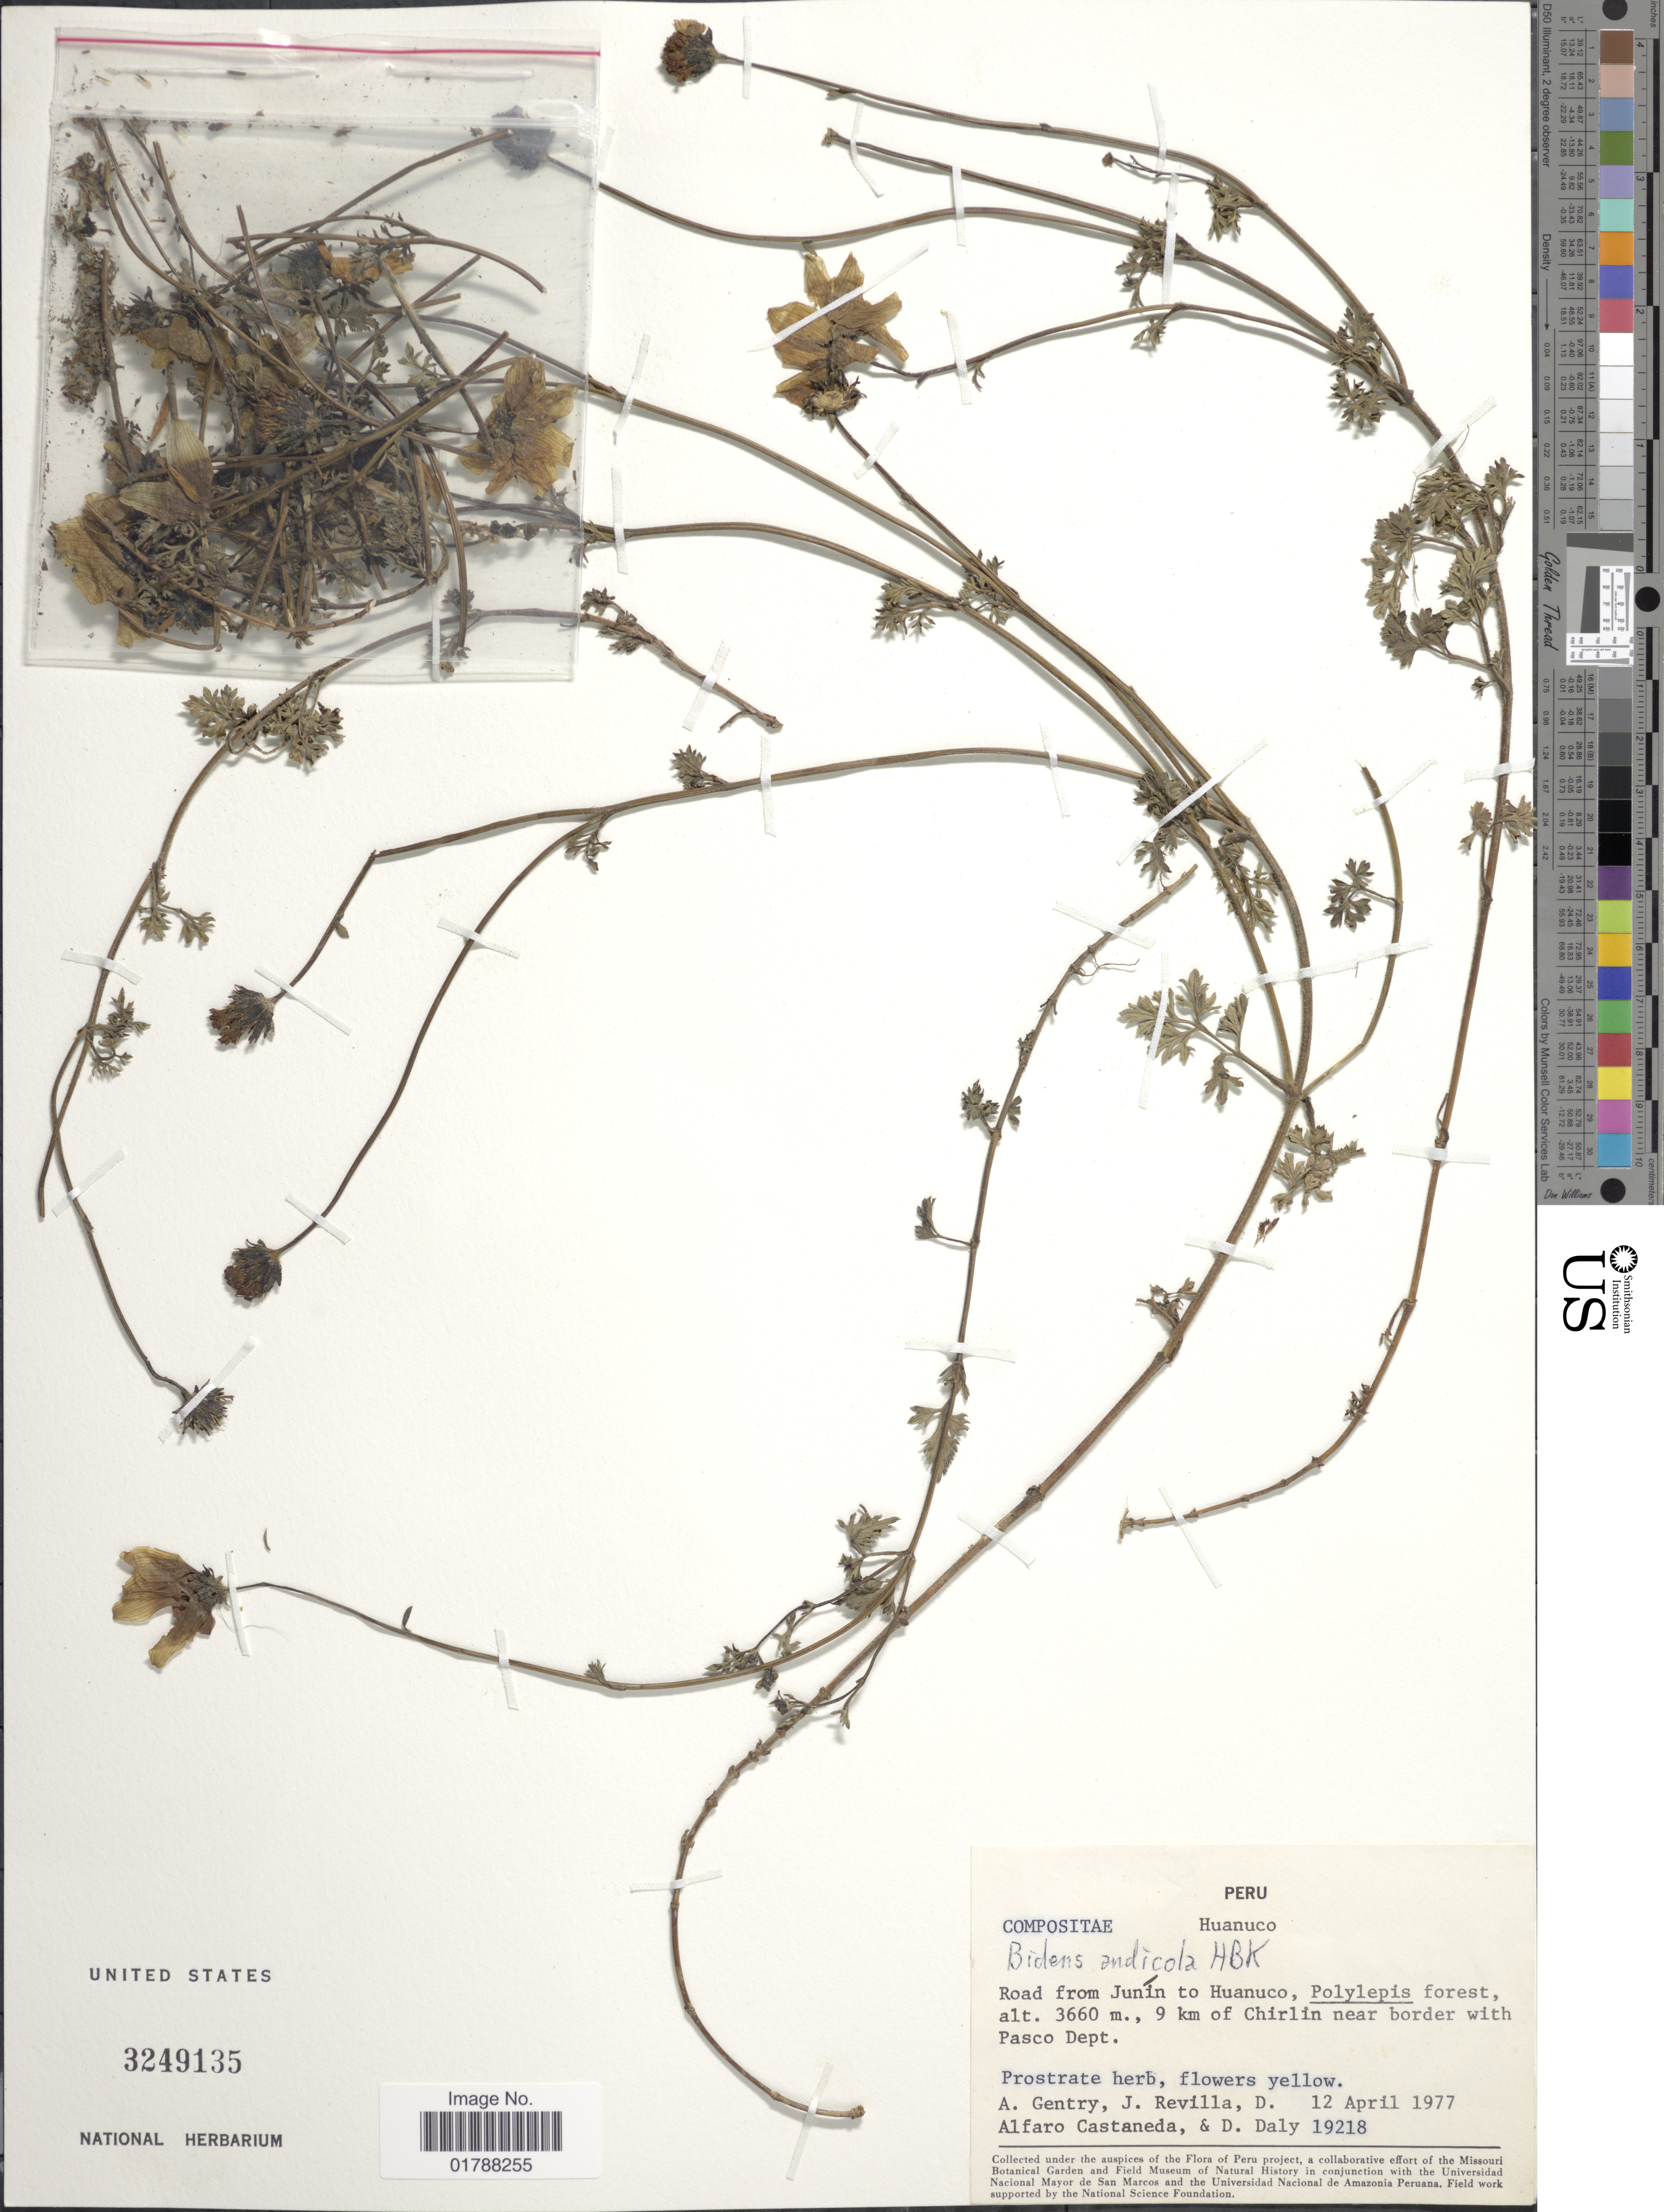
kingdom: Plantae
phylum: Tracheophyta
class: Magnoliopsida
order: Asterales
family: Asteraceae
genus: Bidens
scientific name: Bidens andicola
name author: Kunth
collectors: A. H. Gentry, J. Revilla, D. Alfaro Castaneda & D. C. Daly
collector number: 19218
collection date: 1977-04-12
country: Peru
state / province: Huánuco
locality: Road from Junín to Huanuco, 9 km of Chirlin near border with Pasco Dept.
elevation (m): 3660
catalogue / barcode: US 3249135